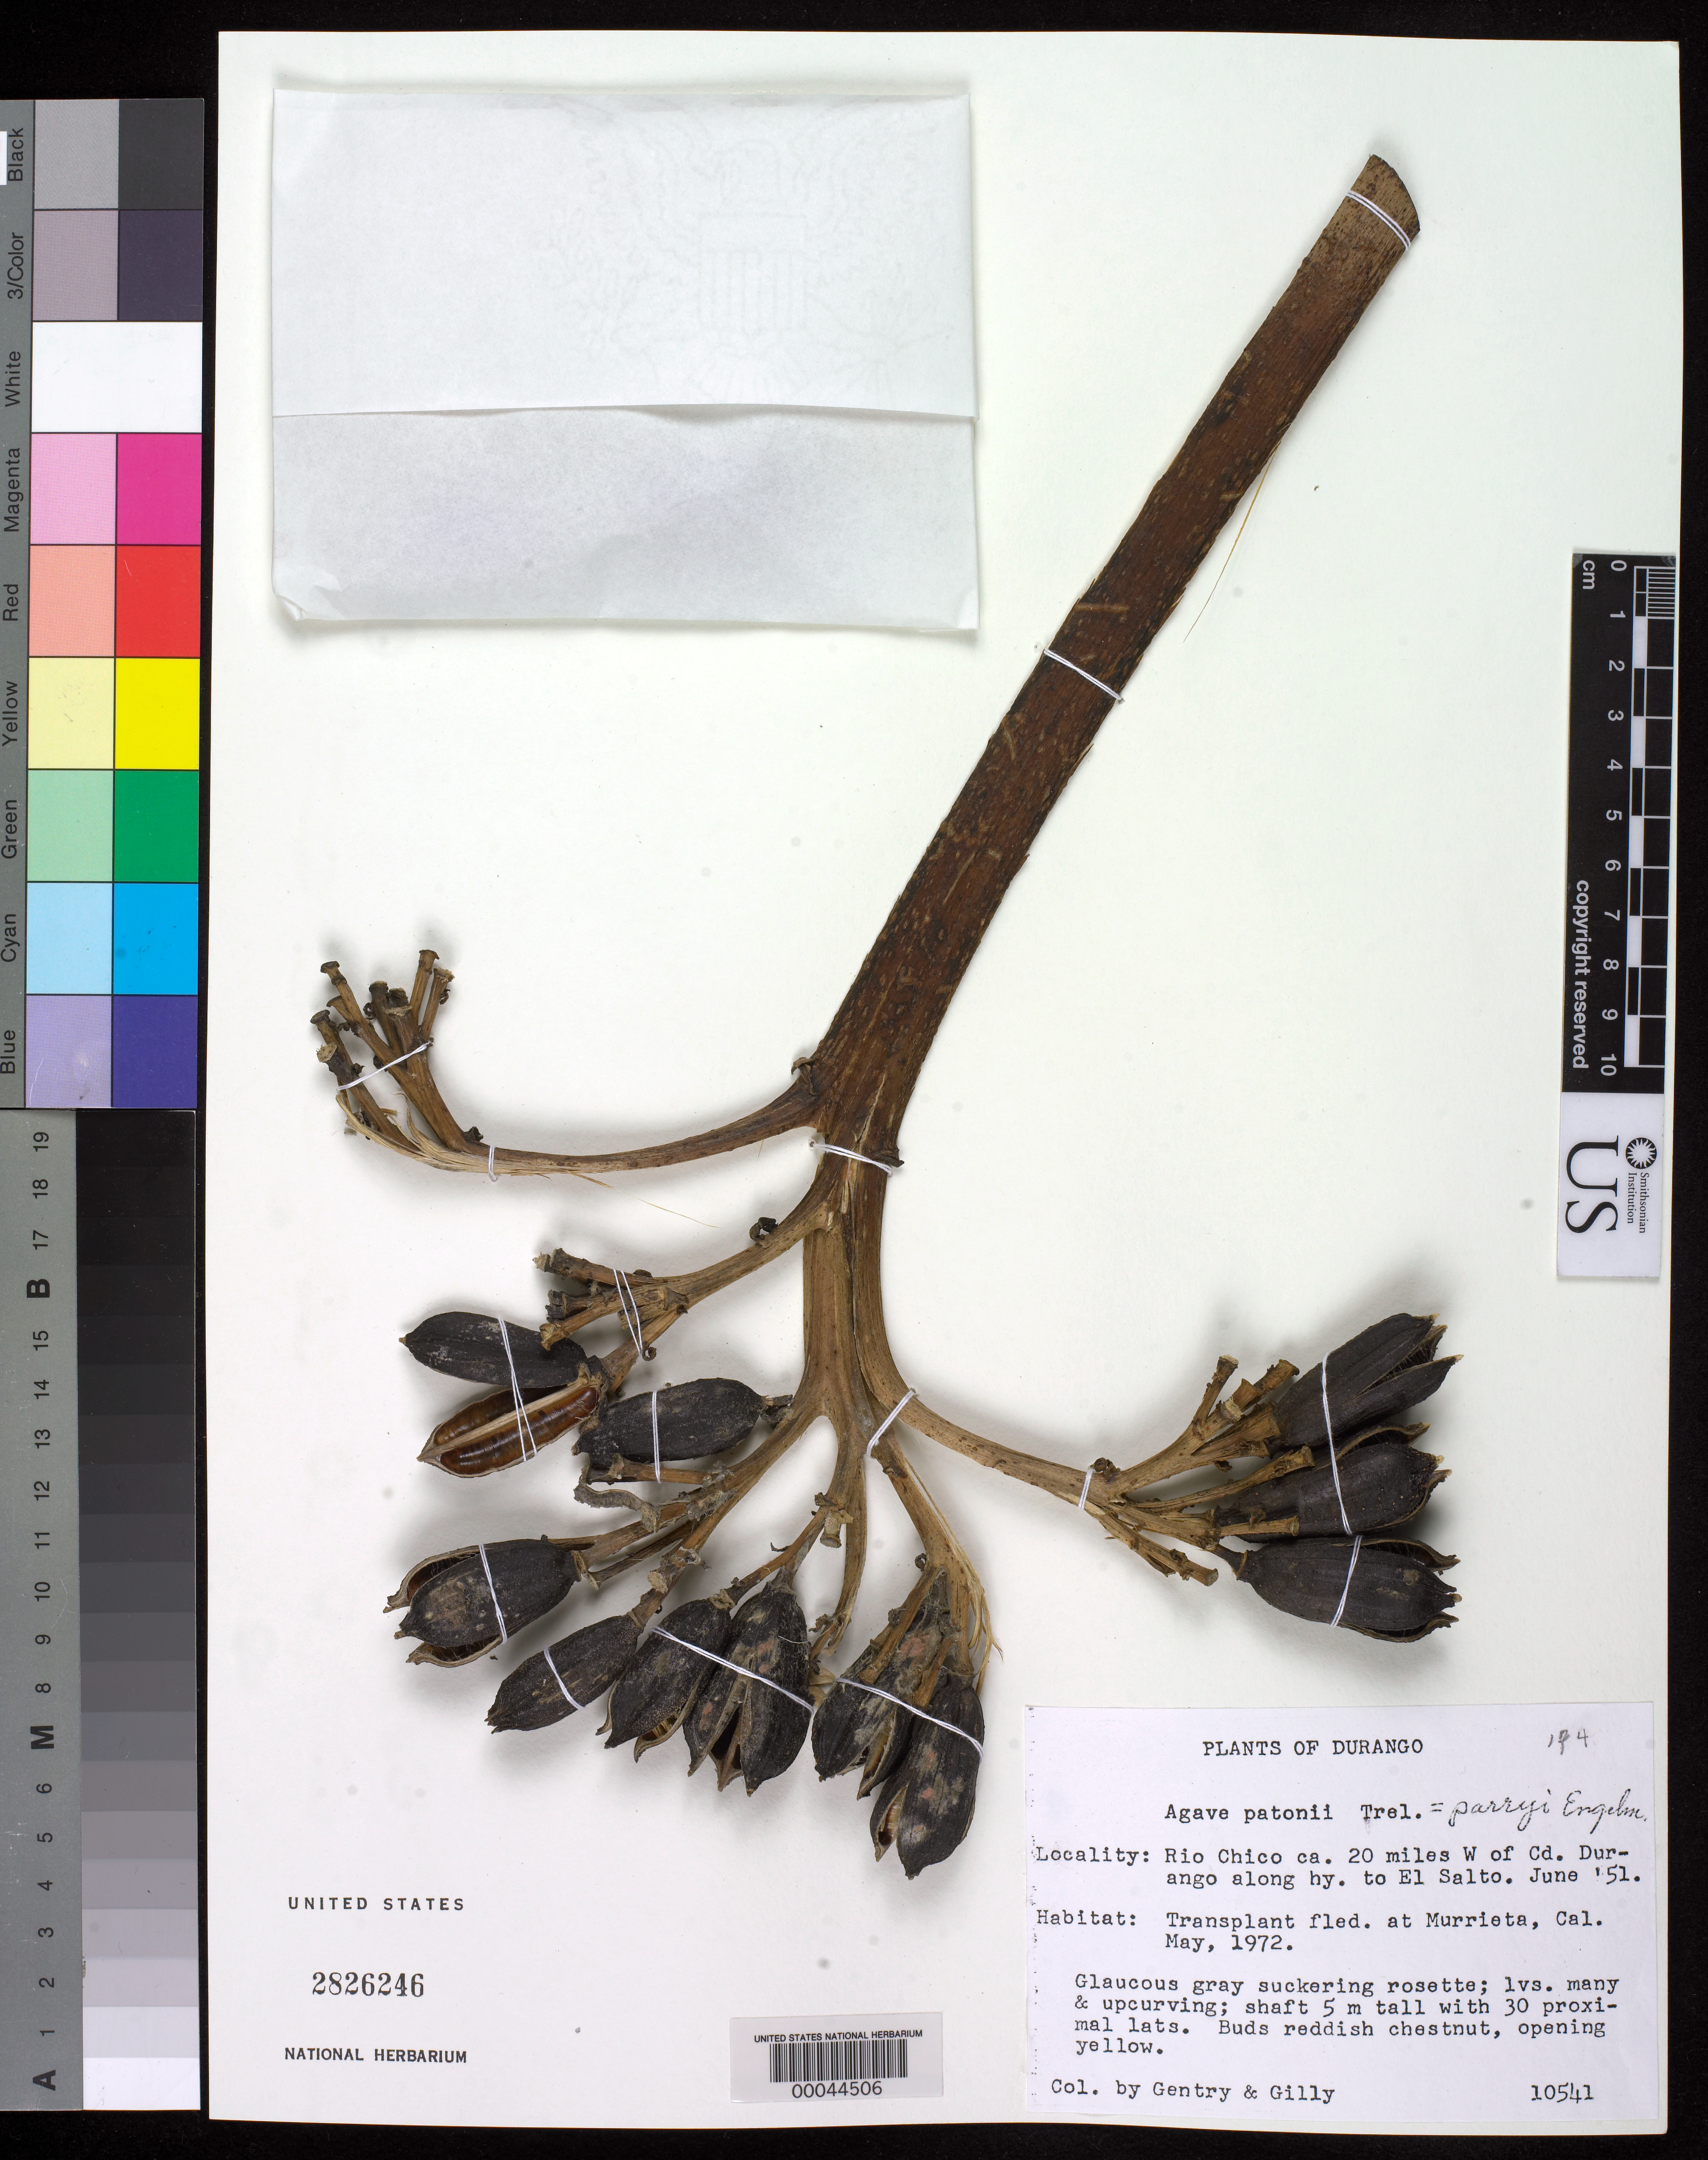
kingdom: Plantae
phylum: Tracheophyta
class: Liliopsida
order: Asparagales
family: Asparagaceae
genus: Agave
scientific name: Agave parryi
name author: Engelm.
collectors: H. S. Gentry & C. Gilly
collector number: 10541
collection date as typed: Jun 1951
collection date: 1951-06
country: Mexico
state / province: Durango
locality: Rio chico ca 20 mi W of Cd Durango along highway to El Salto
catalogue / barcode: US 2826246